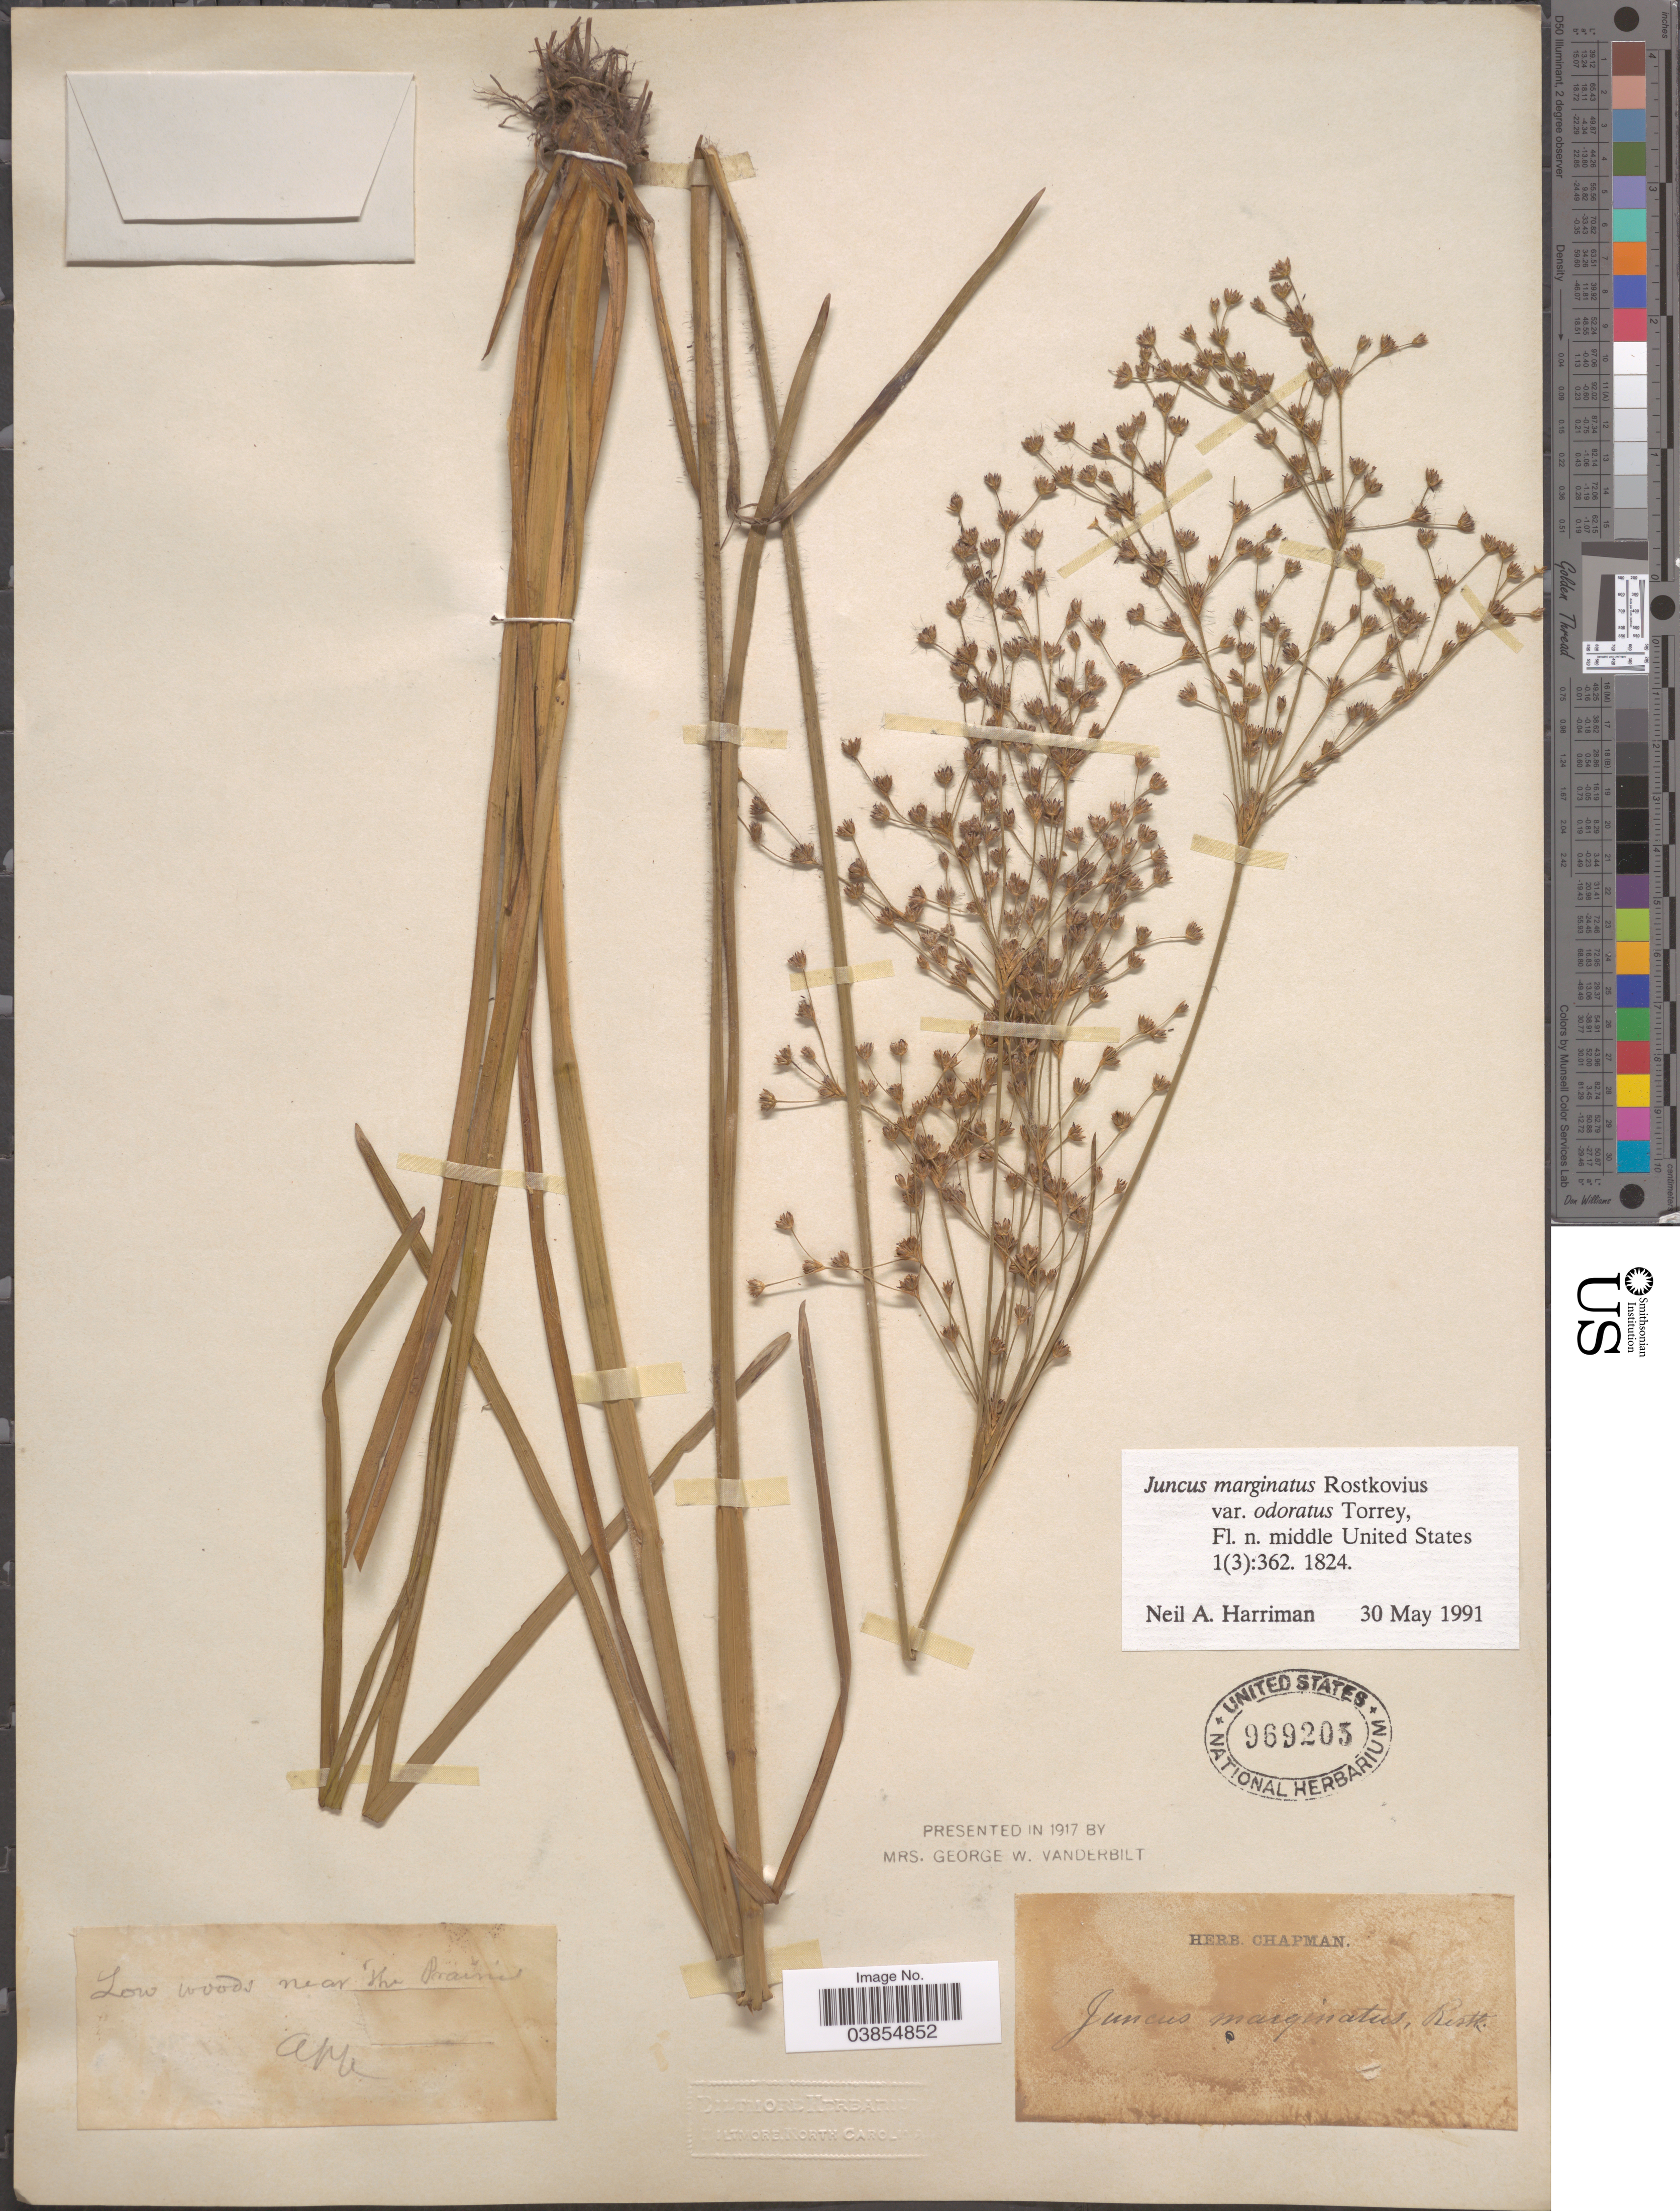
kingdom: Plantae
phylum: Tracheophyta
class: Liliopsida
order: Poales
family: Juncaceae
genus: Juncus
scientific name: Juncus marginatus var. odoratus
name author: Torr.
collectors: ex herb. Chapman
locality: Low woods near the Prairies.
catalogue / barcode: US 969203